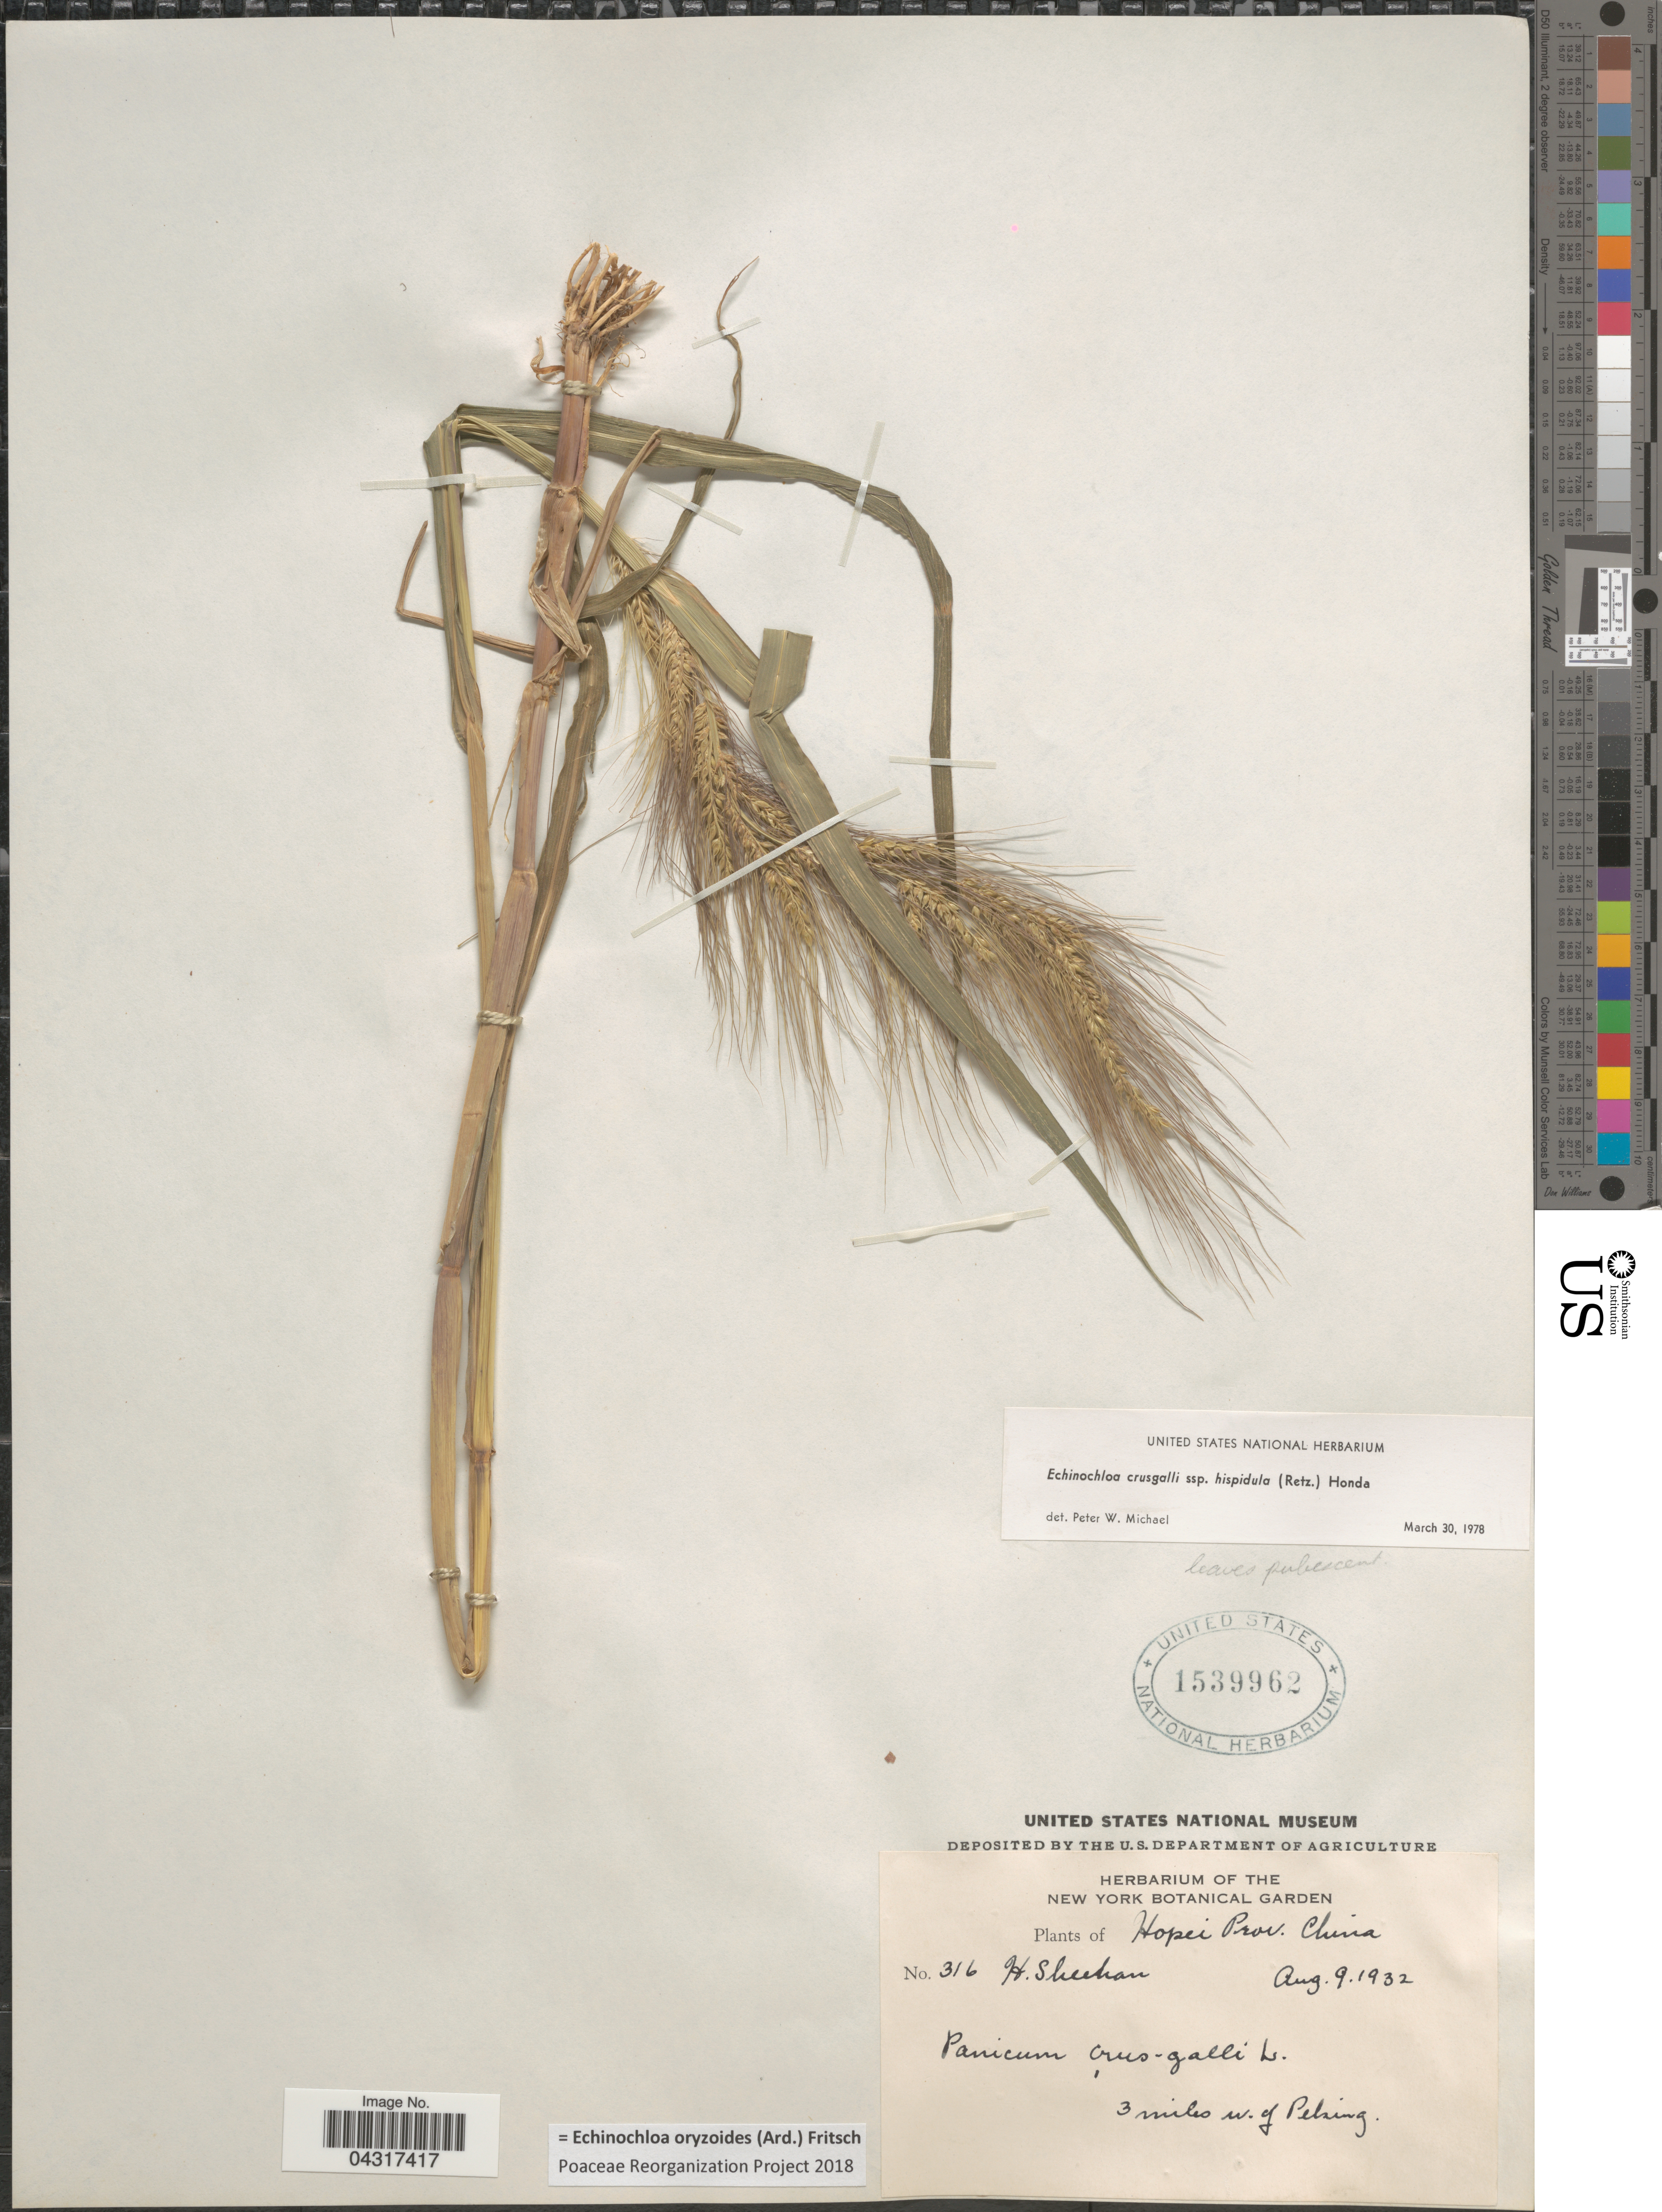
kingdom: Plantae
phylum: Tracheophyta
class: Liliopsida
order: Poales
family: Poaceae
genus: Echinochloa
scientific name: Echinochloa oryzoides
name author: (Ard.) Fritsch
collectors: H. Sheehan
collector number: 316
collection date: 1932-08-09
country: China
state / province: Hebei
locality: Hopei Prov. 3 miles w. of Pelsing [interpreted].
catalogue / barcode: US 1639962